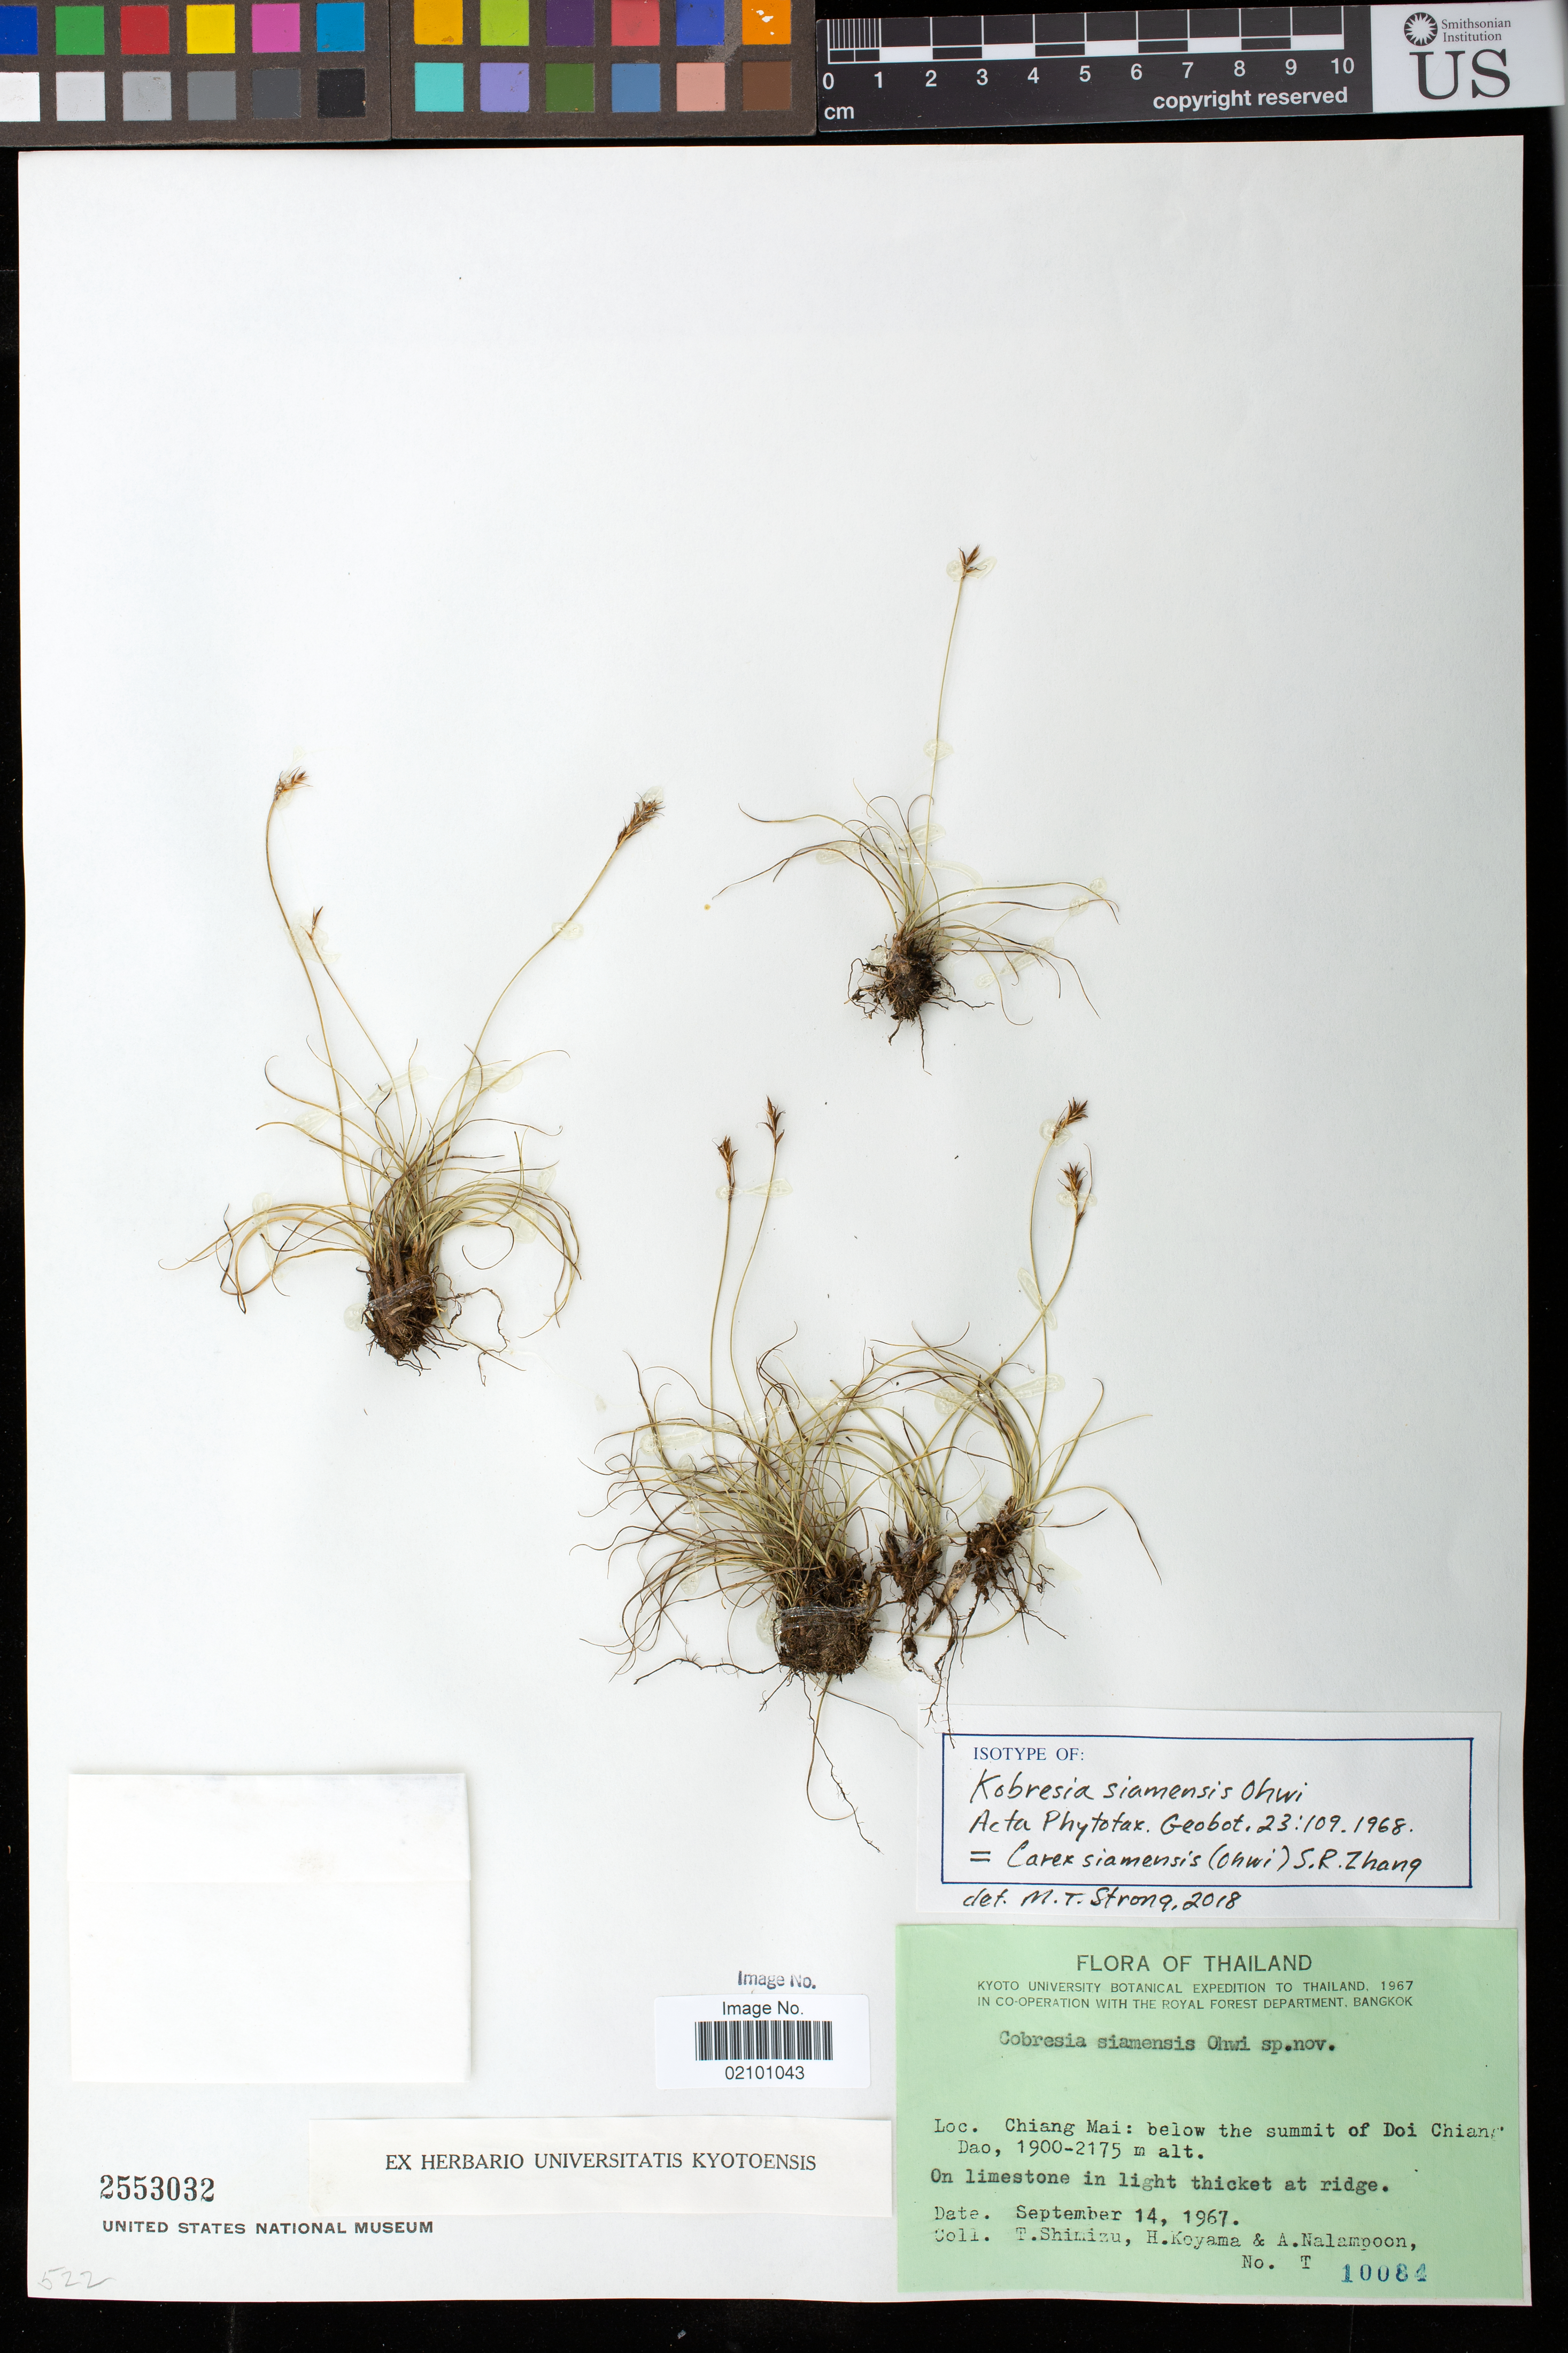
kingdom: Plantae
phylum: Tracheophyta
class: Liliopsida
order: Poales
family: Cyperaceae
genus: Kobresia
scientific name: Kobresia siamensis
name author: Ohwi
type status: Isotype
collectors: T. Shimizu, H. Koyama & A. Nalampoon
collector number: T 10084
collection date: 1967-09-14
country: Thailand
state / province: Chiang Mai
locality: Below the summit of Doi Chiang Dao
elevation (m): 1900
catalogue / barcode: US 2553032